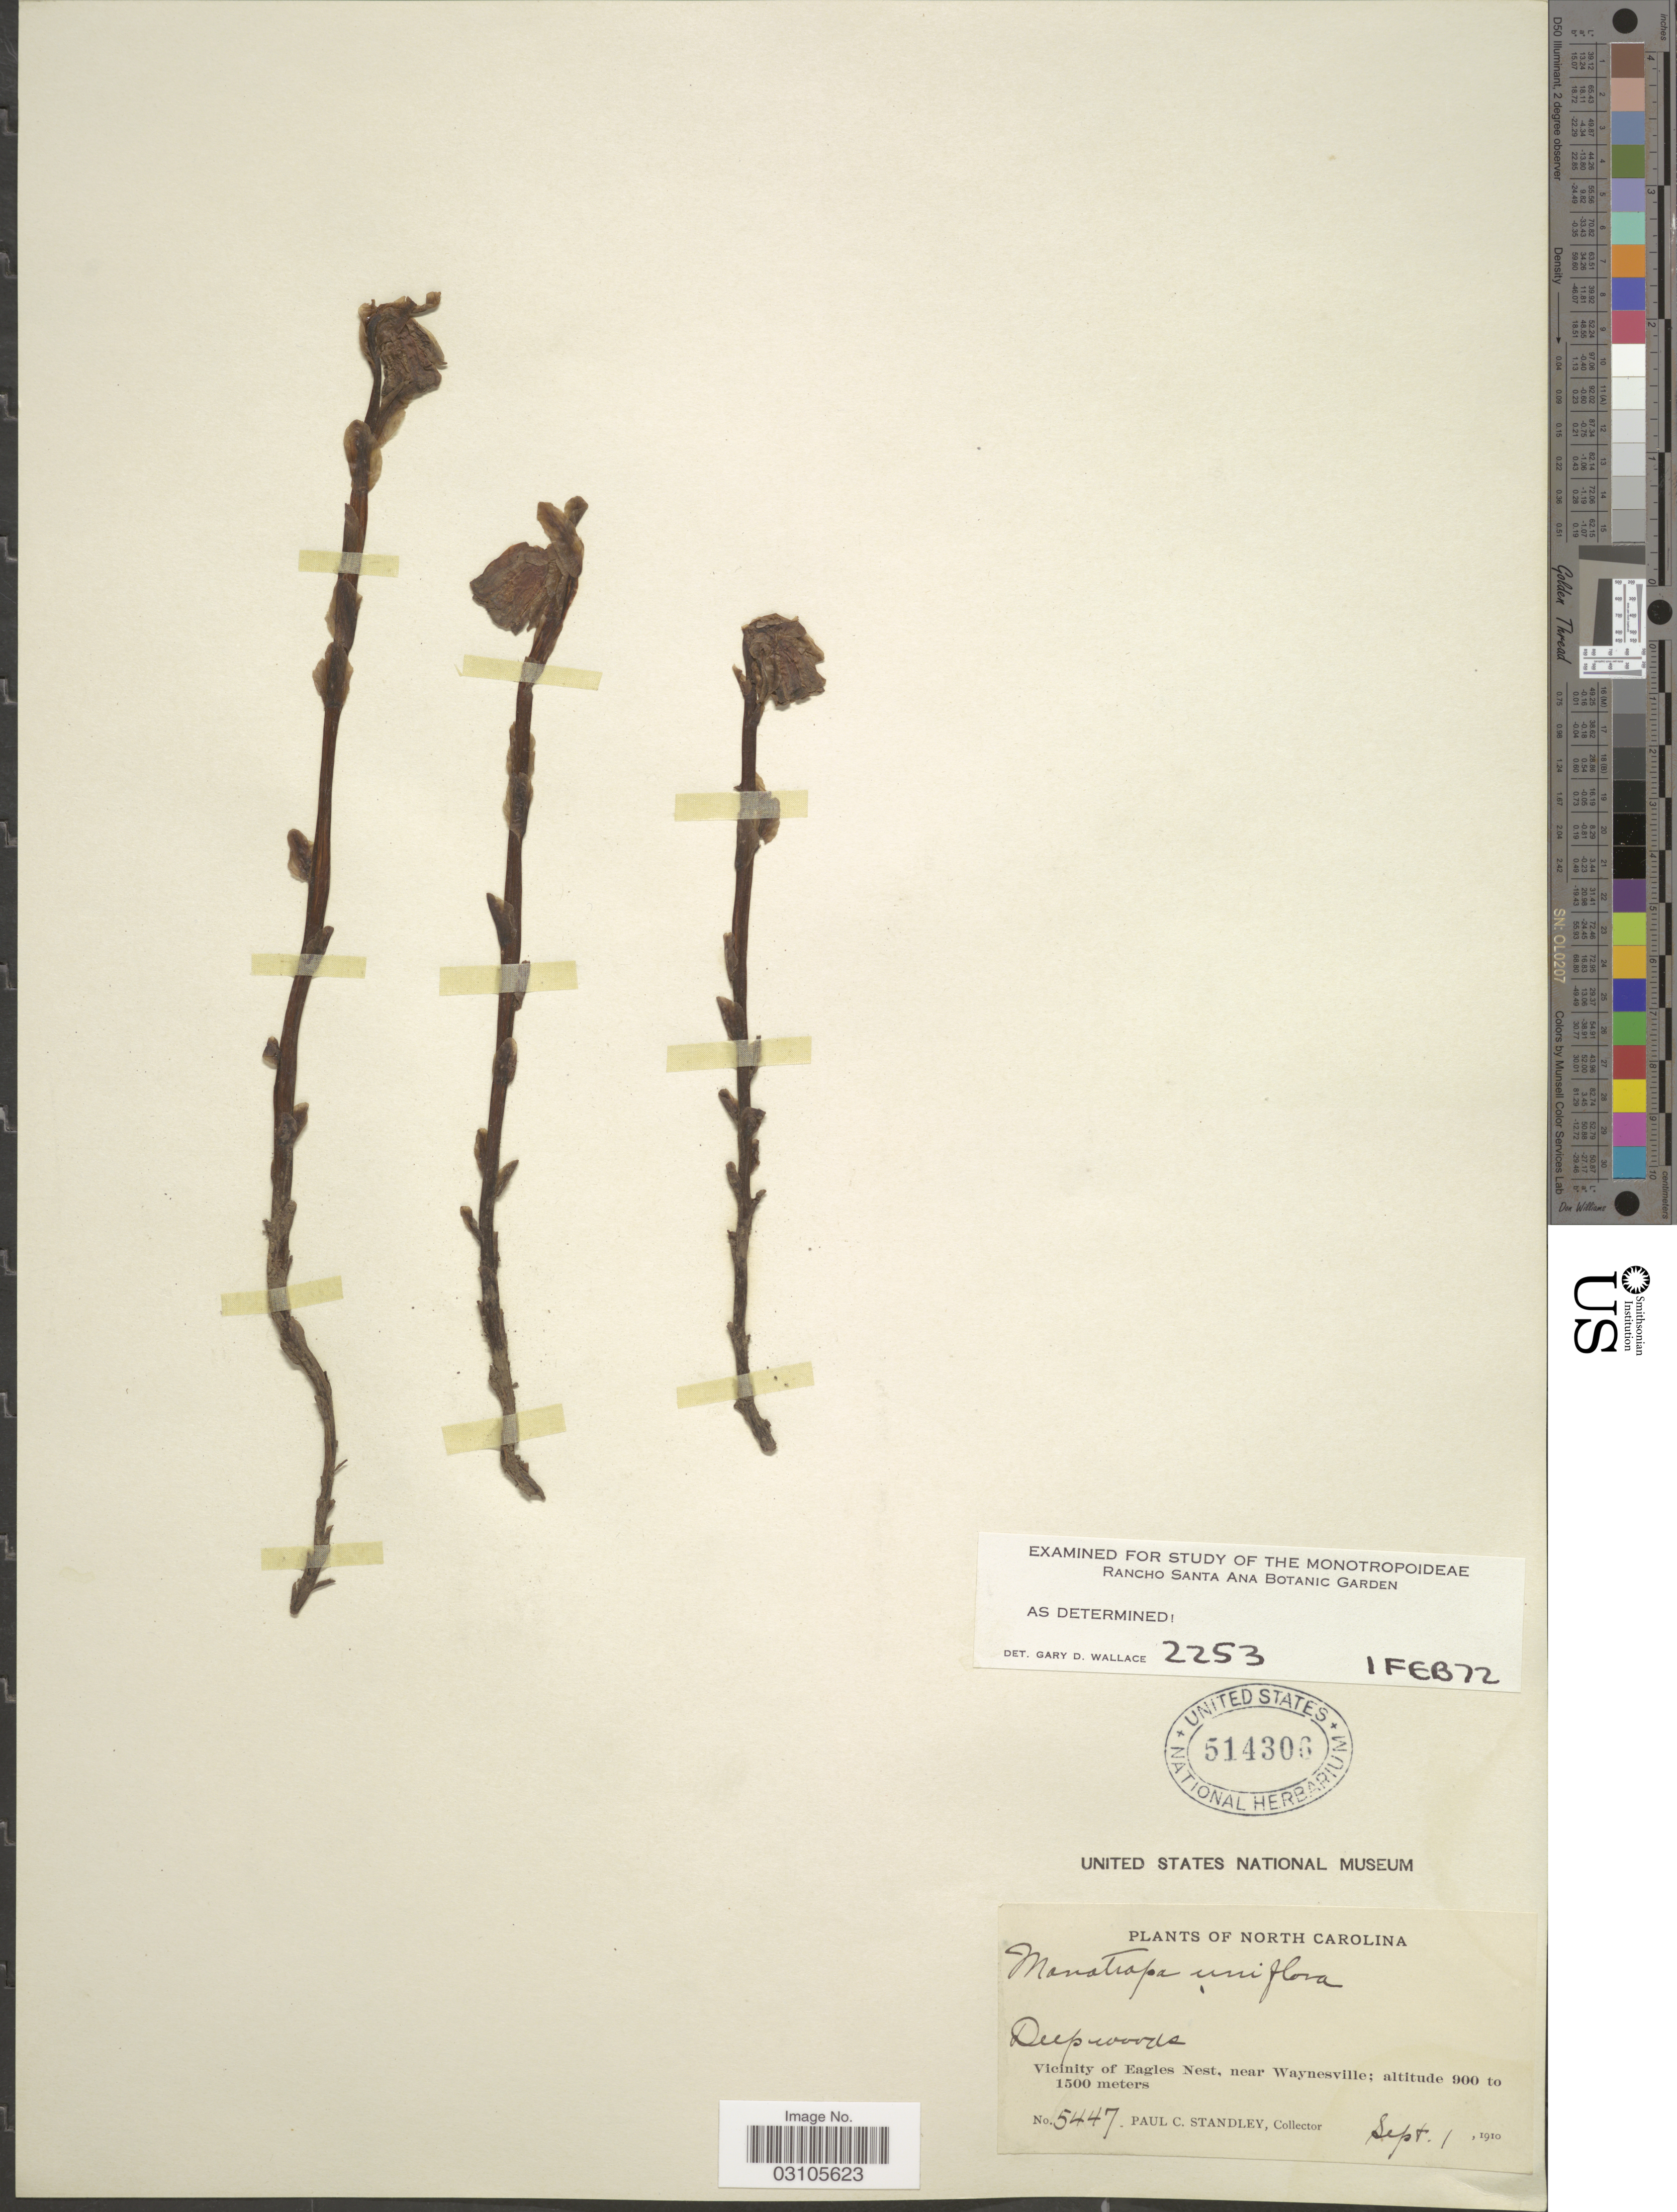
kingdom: Plantae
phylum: Tracheophyta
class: Magnoliopsida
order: Ericales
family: Ericaceae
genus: Monotropa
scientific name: Monotropa uniflora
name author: L.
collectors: P. C. Standley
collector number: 5447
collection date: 1910-09-01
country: United States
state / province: North Carolina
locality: Vicinity of Eagles Nest, near Waynesville.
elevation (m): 900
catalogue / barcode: US 514306